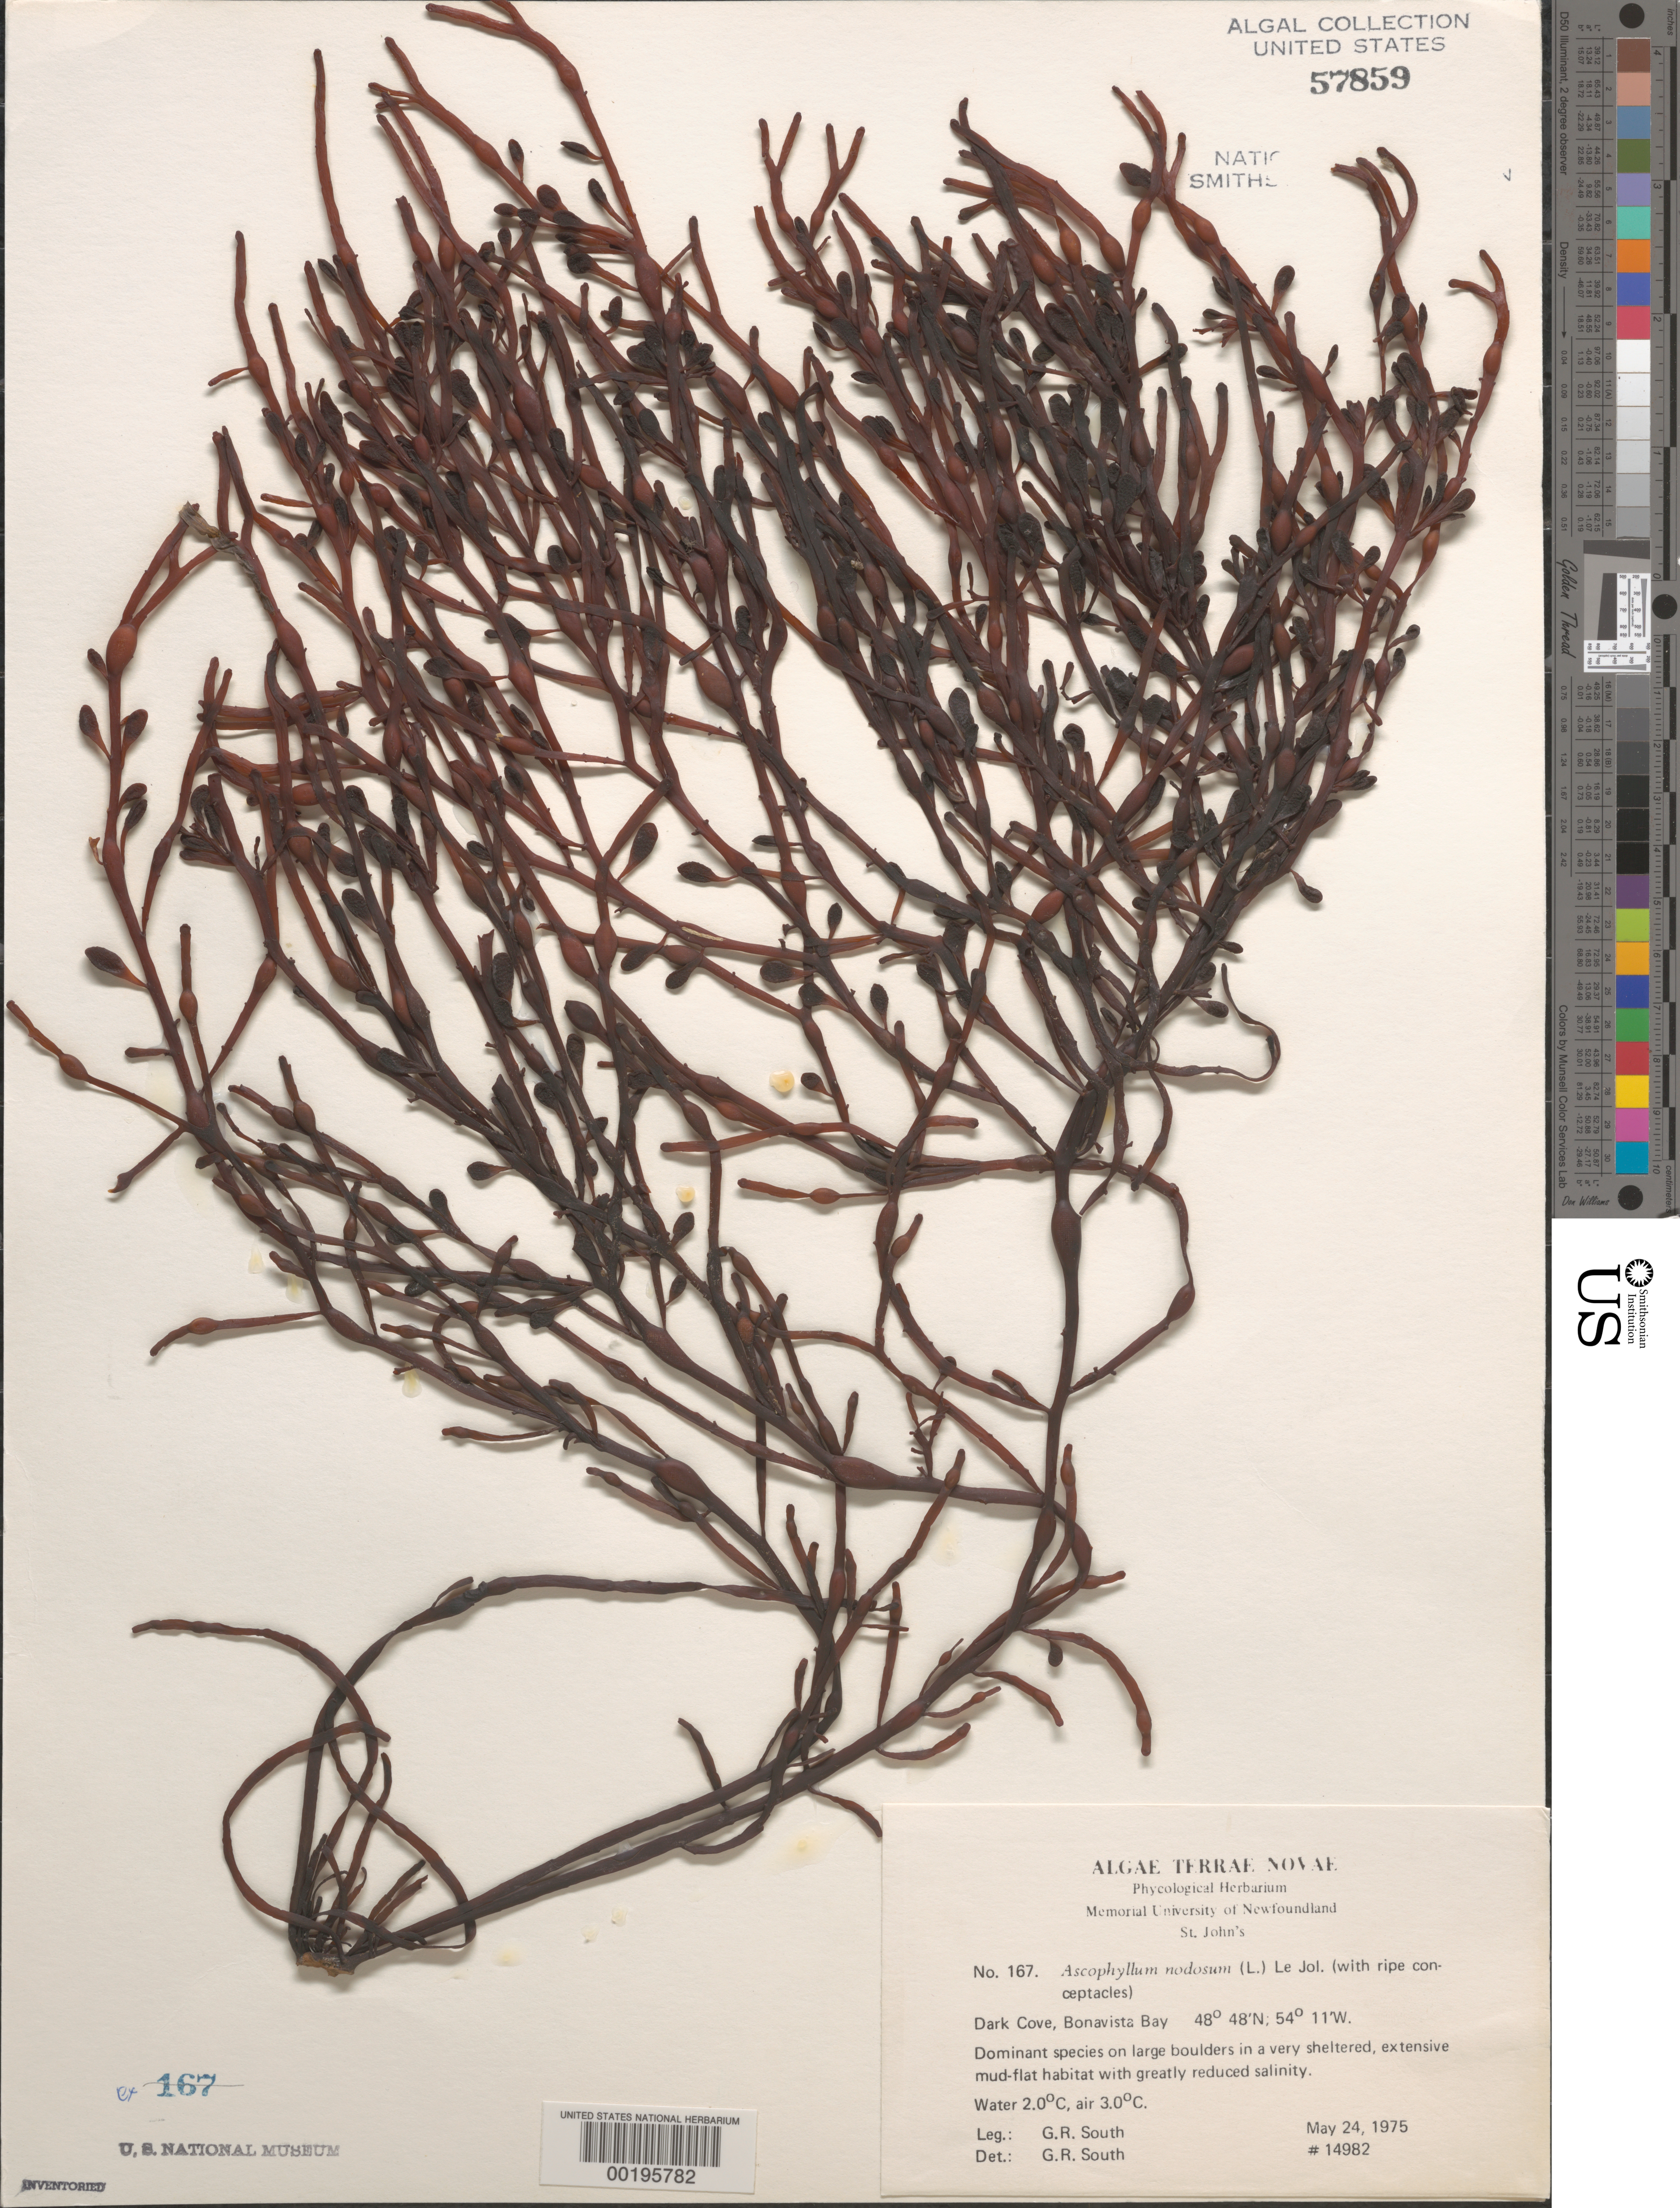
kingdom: Chromista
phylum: Ochrophyta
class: Phaeophyceae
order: Fucales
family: Fucaceae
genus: Ascophyllum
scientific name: Ascophyllum nodosum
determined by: South, G. R.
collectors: G. R. South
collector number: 14982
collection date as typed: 24 May 1975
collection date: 1975-05-24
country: Canada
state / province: Newfoundland and Labrador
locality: Dark Cove, Bonavista Bay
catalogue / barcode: US 57859